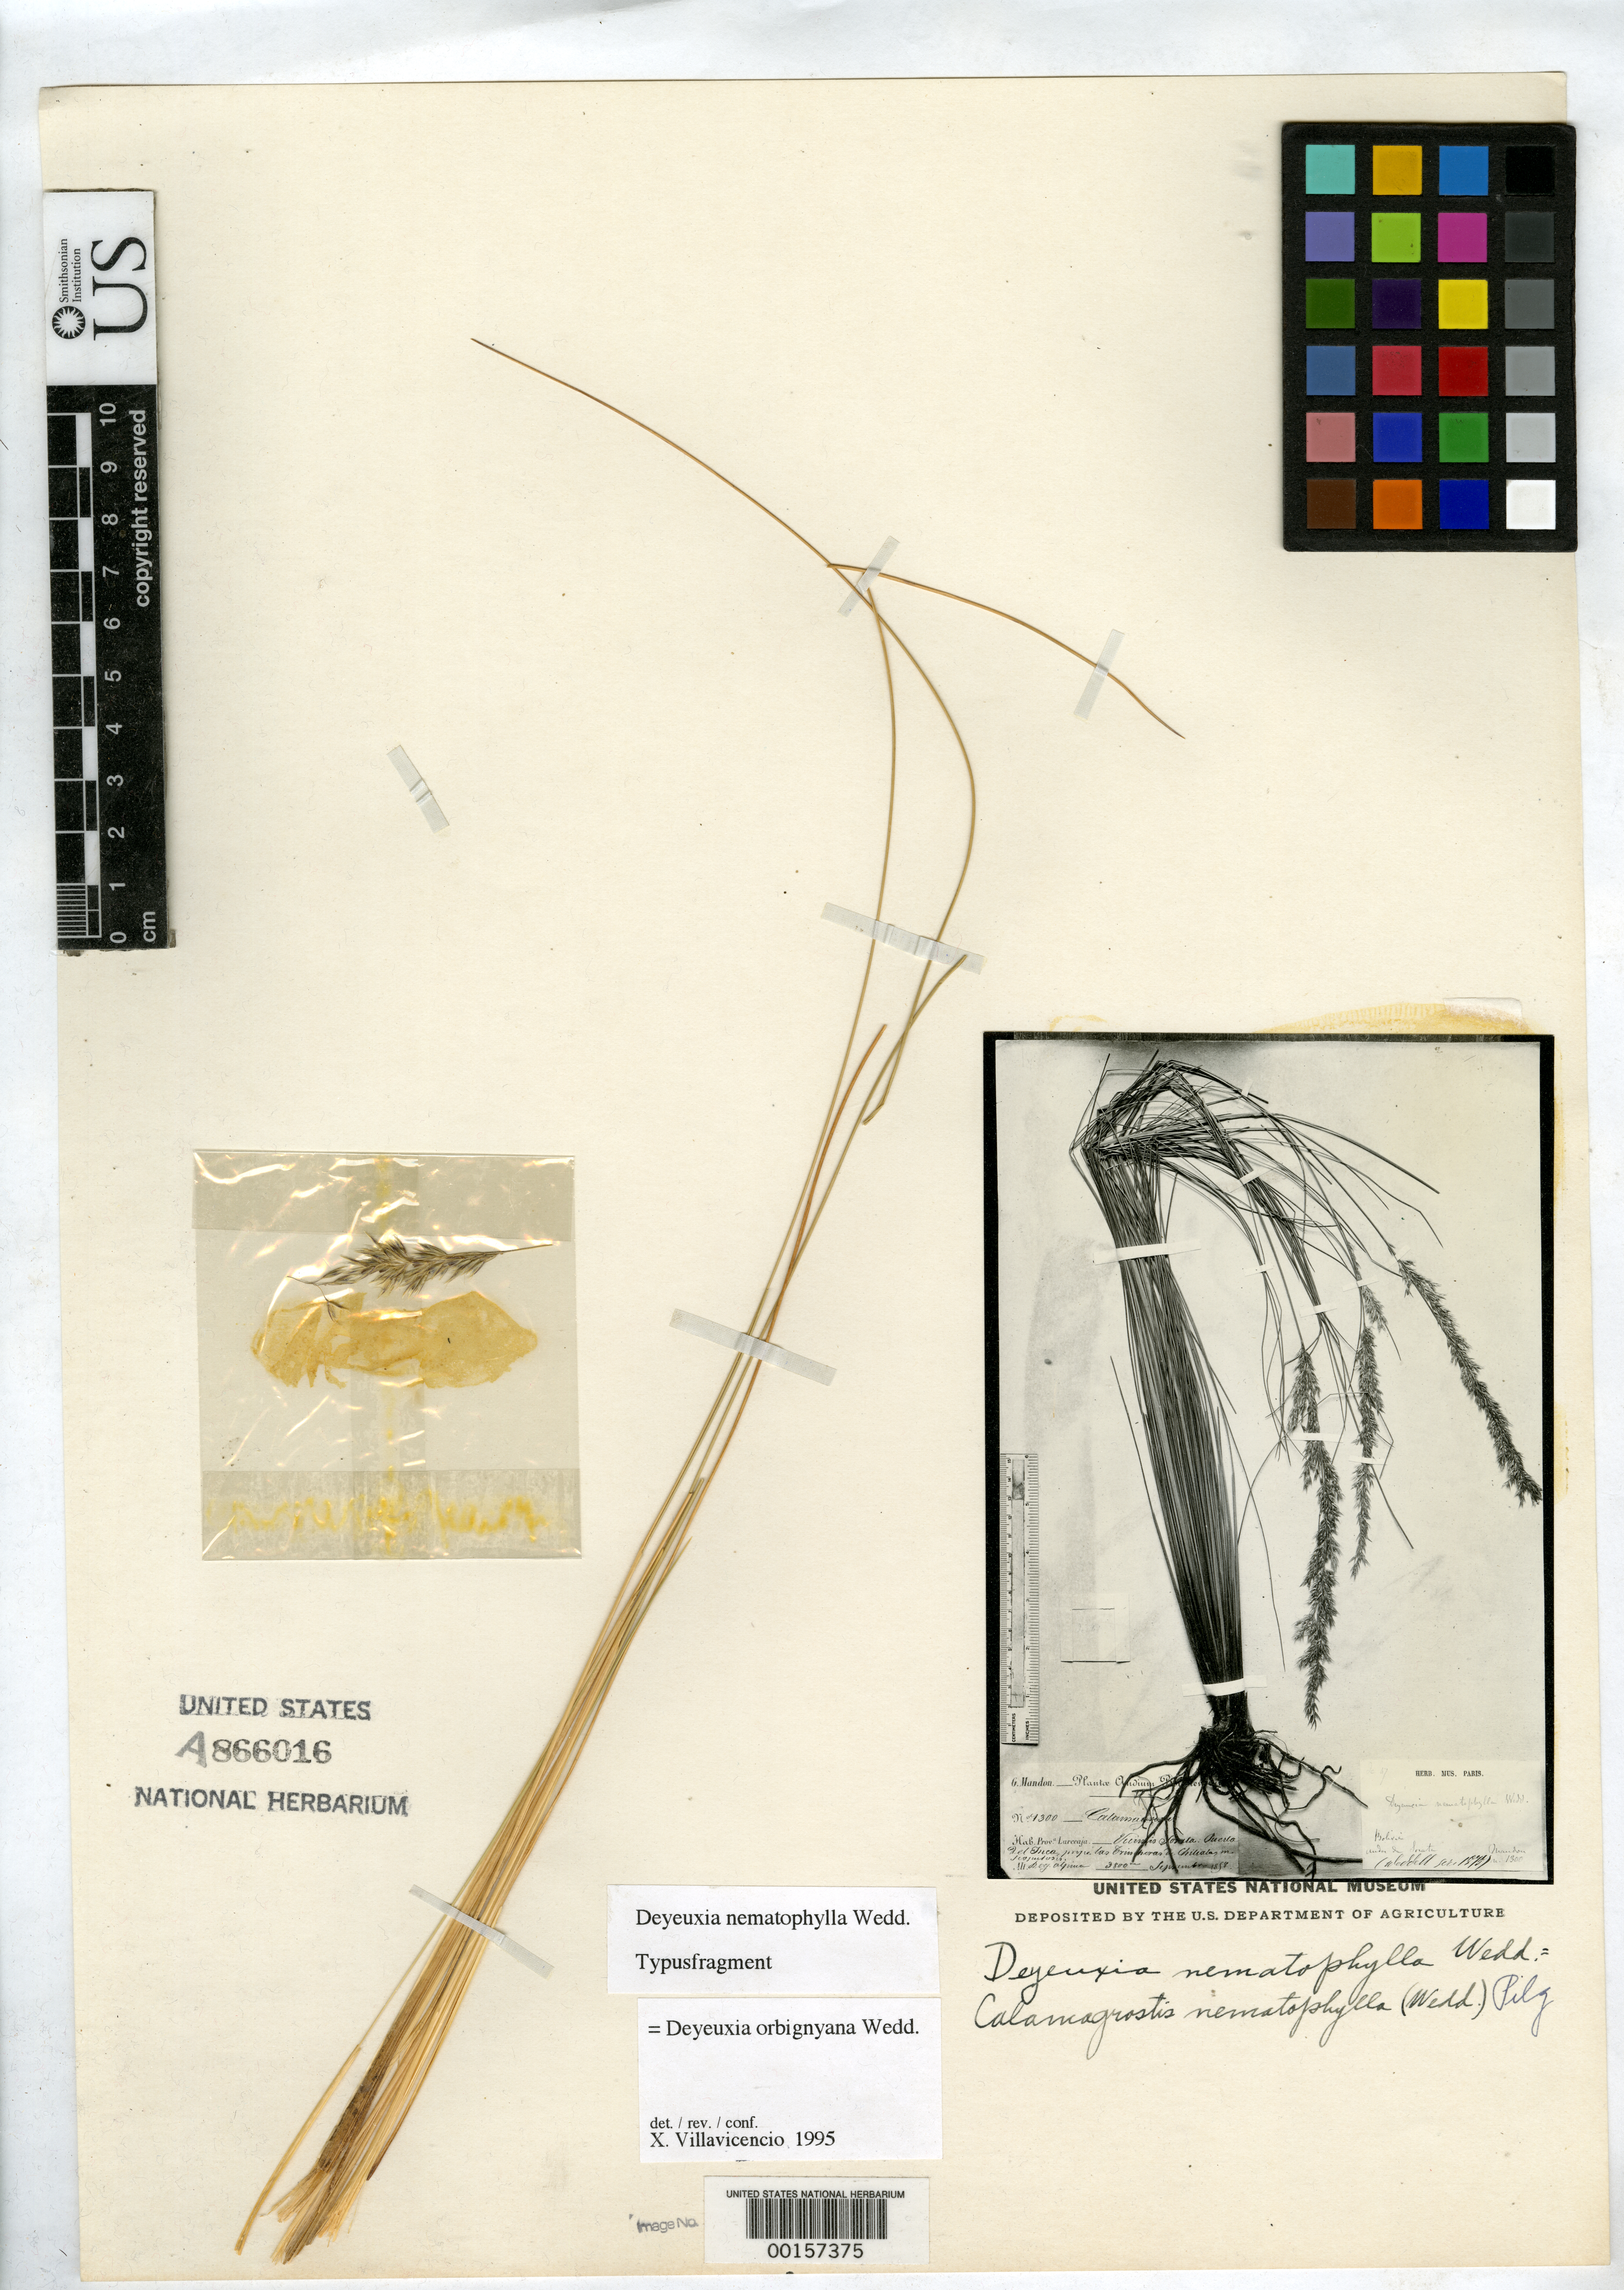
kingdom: Plantae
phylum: Tracheophyta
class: Liliopsida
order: Poales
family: Poaceae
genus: Deyeuxia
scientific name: Deyeuxia nematophylla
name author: Wedd.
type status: Type Fragment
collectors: G. Mandon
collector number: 1300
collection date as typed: Sep 1858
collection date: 1858-09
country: Bolivia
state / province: La Paz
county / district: Larecaja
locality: Puerta de Inca.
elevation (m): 3800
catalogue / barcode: US 866016A